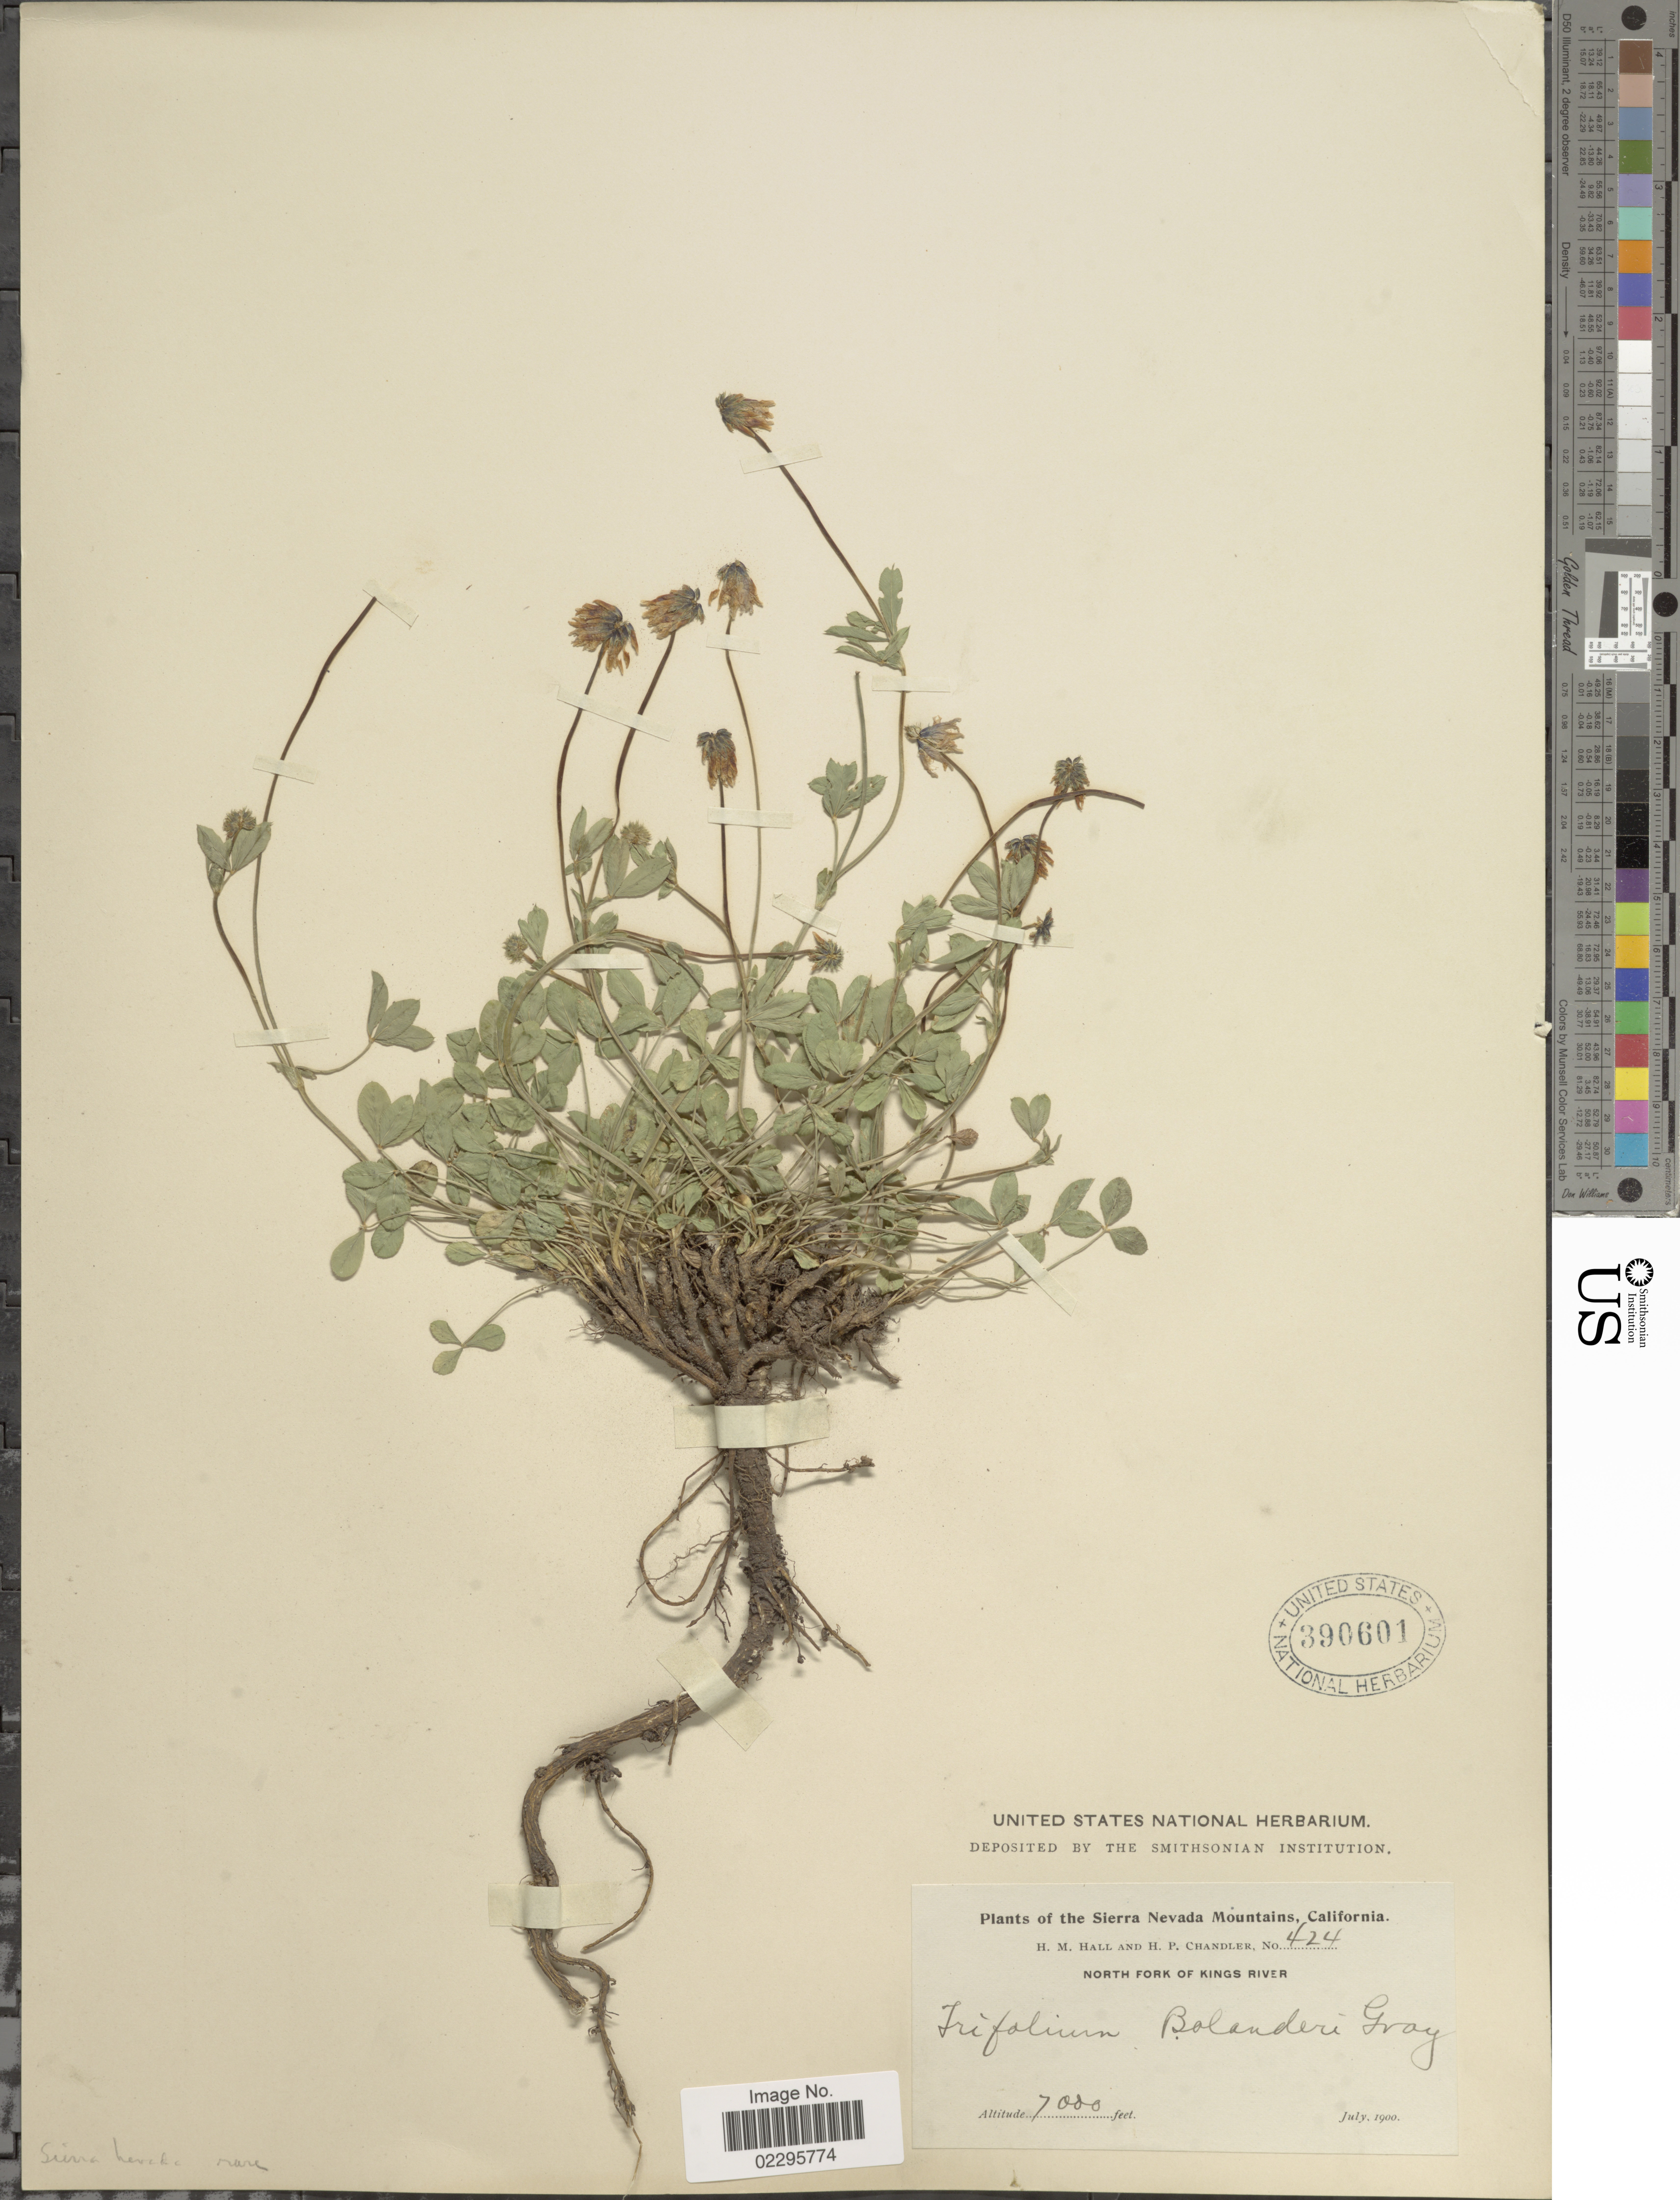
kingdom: Plantae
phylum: Tracheophyta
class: Magnoliopsida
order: Fabales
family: Fabaceae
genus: Trifolium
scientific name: Trifolium bolanderi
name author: A. Gray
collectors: H. M. Hall & H. Chandler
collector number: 424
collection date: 1900-01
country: United States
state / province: California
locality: Sierra Nevada, North Fork of Kings River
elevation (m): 2134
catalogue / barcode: US 390601